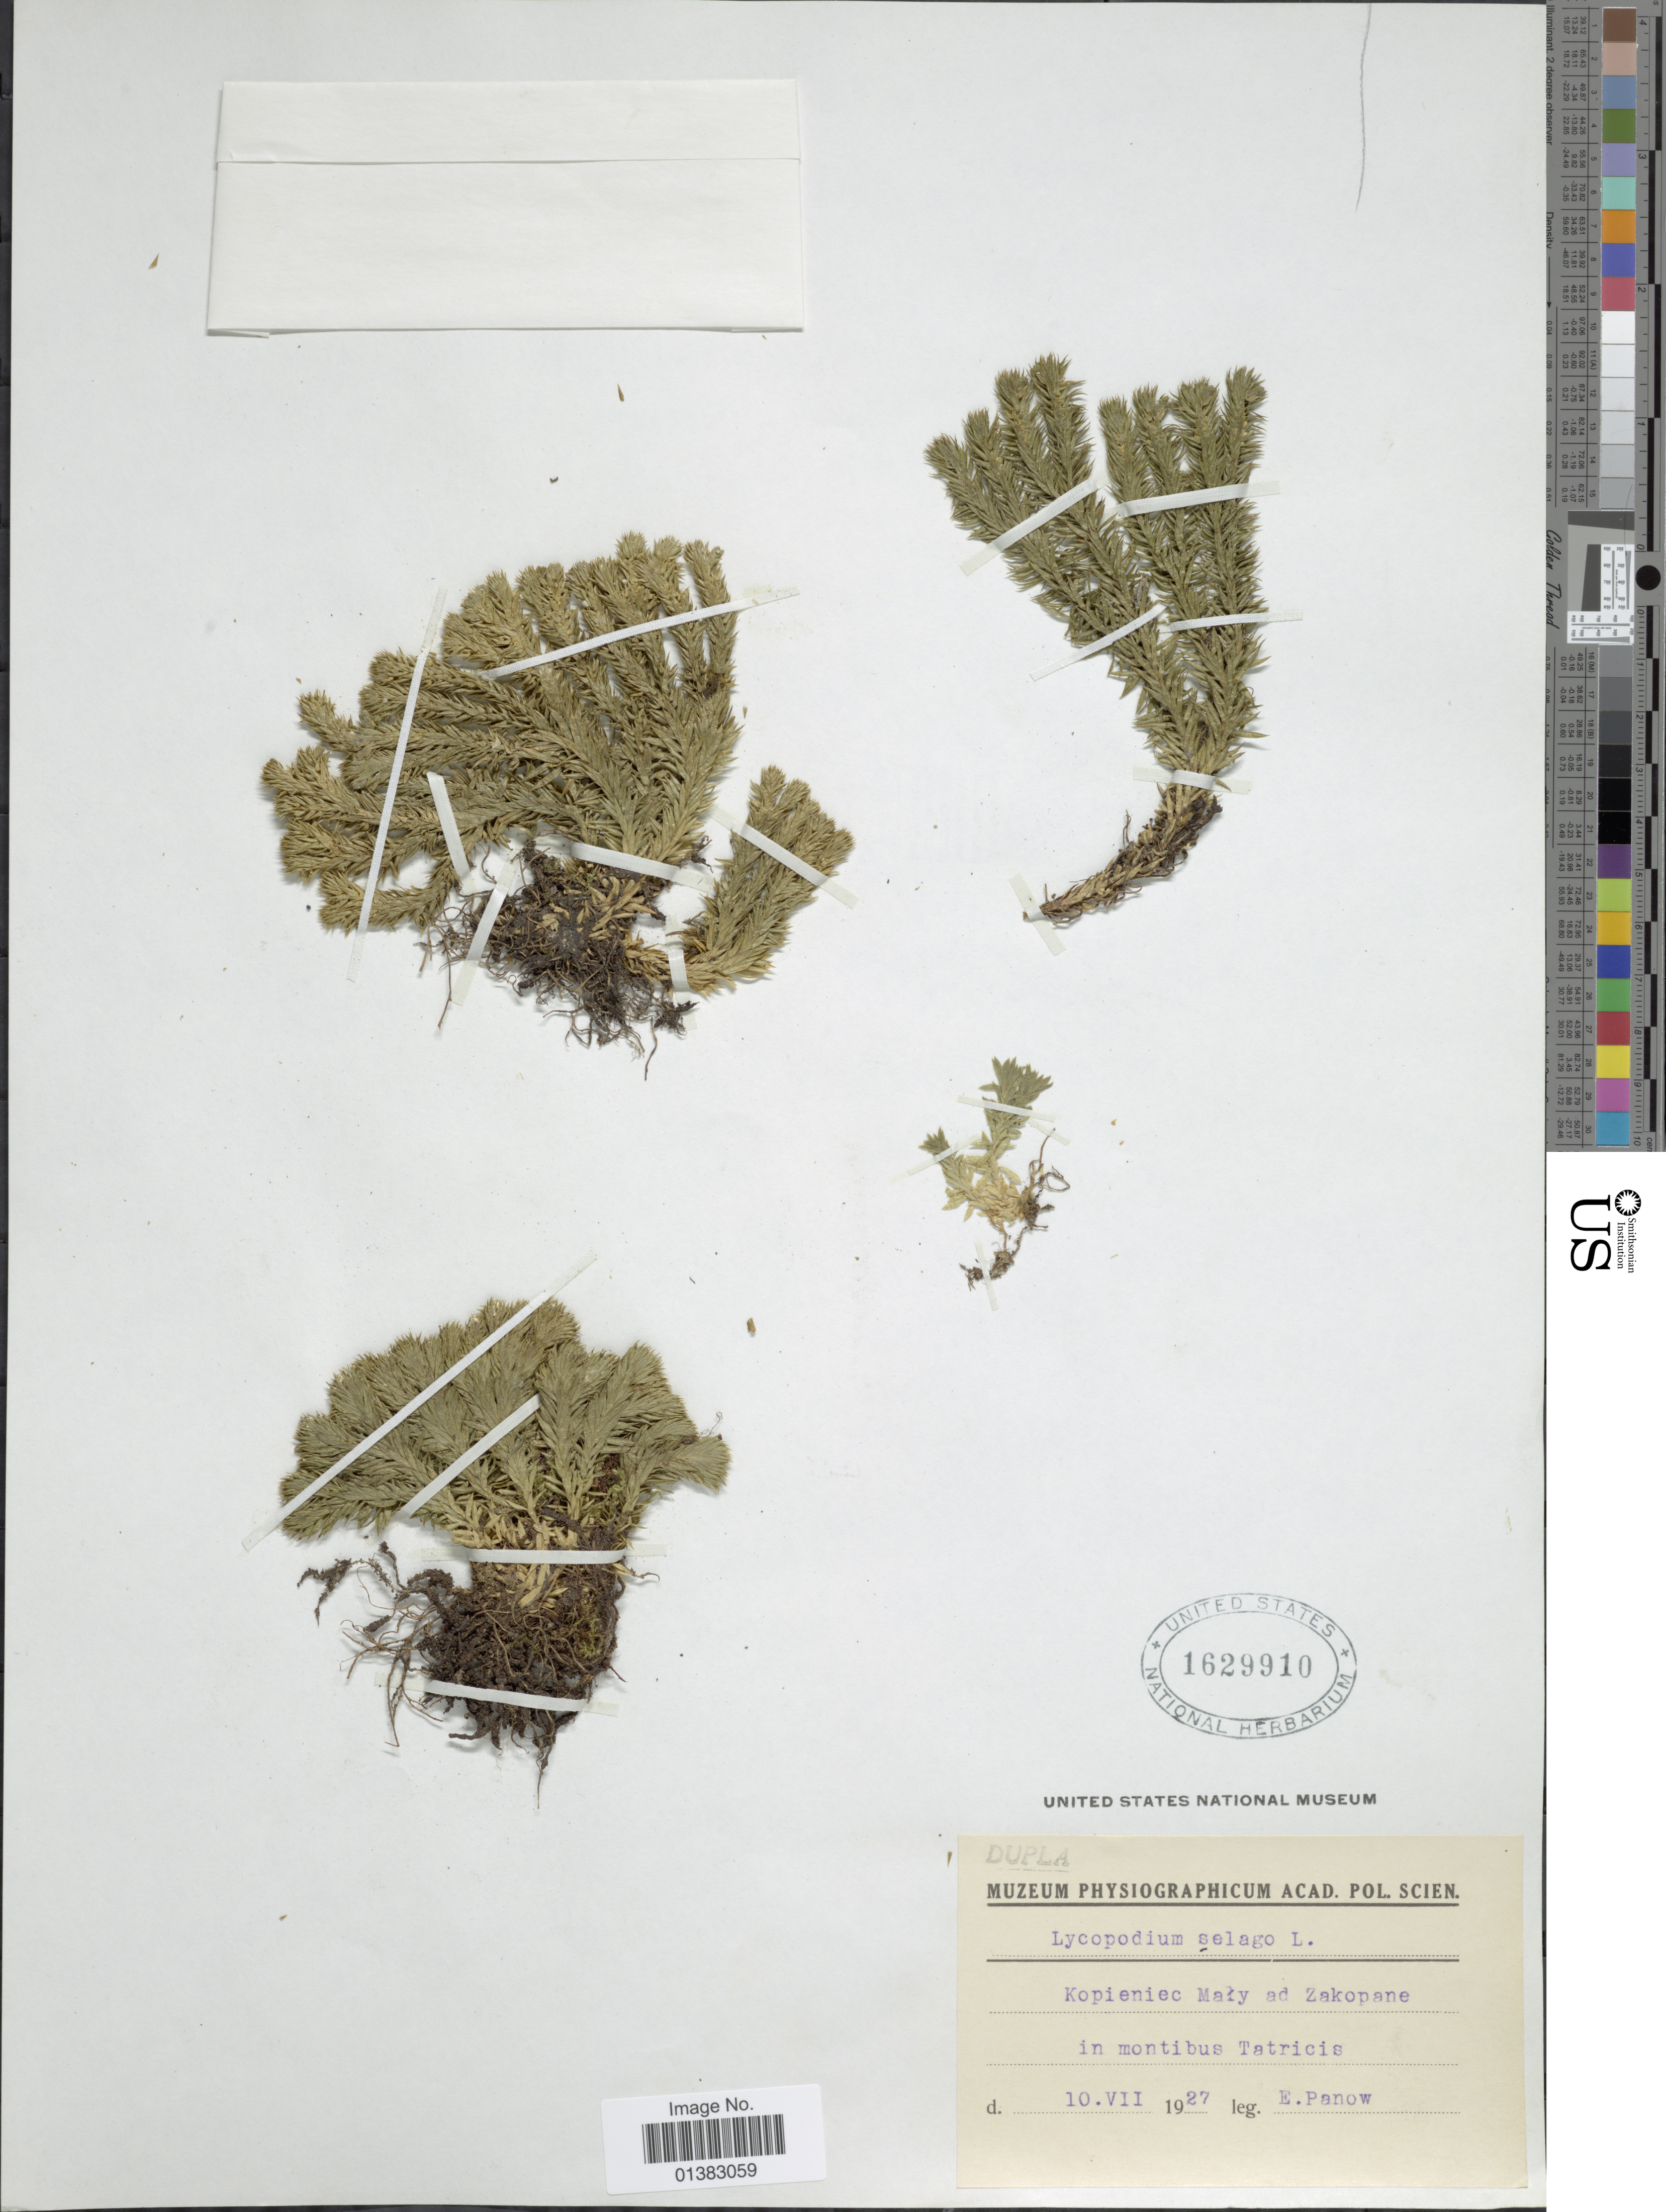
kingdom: Plantae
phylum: Tracheophyta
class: Lycopodiopsida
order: Lycopodiales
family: Lycopodiaceae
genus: Huperzia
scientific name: Huperzia selago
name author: (L.) Bernh. ex Schrank & Mart.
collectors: E. Panow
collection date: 1927-07-10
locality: Kopieniec Maly ad Zakopane, in montibus Tatricis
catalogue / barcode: US 1629910